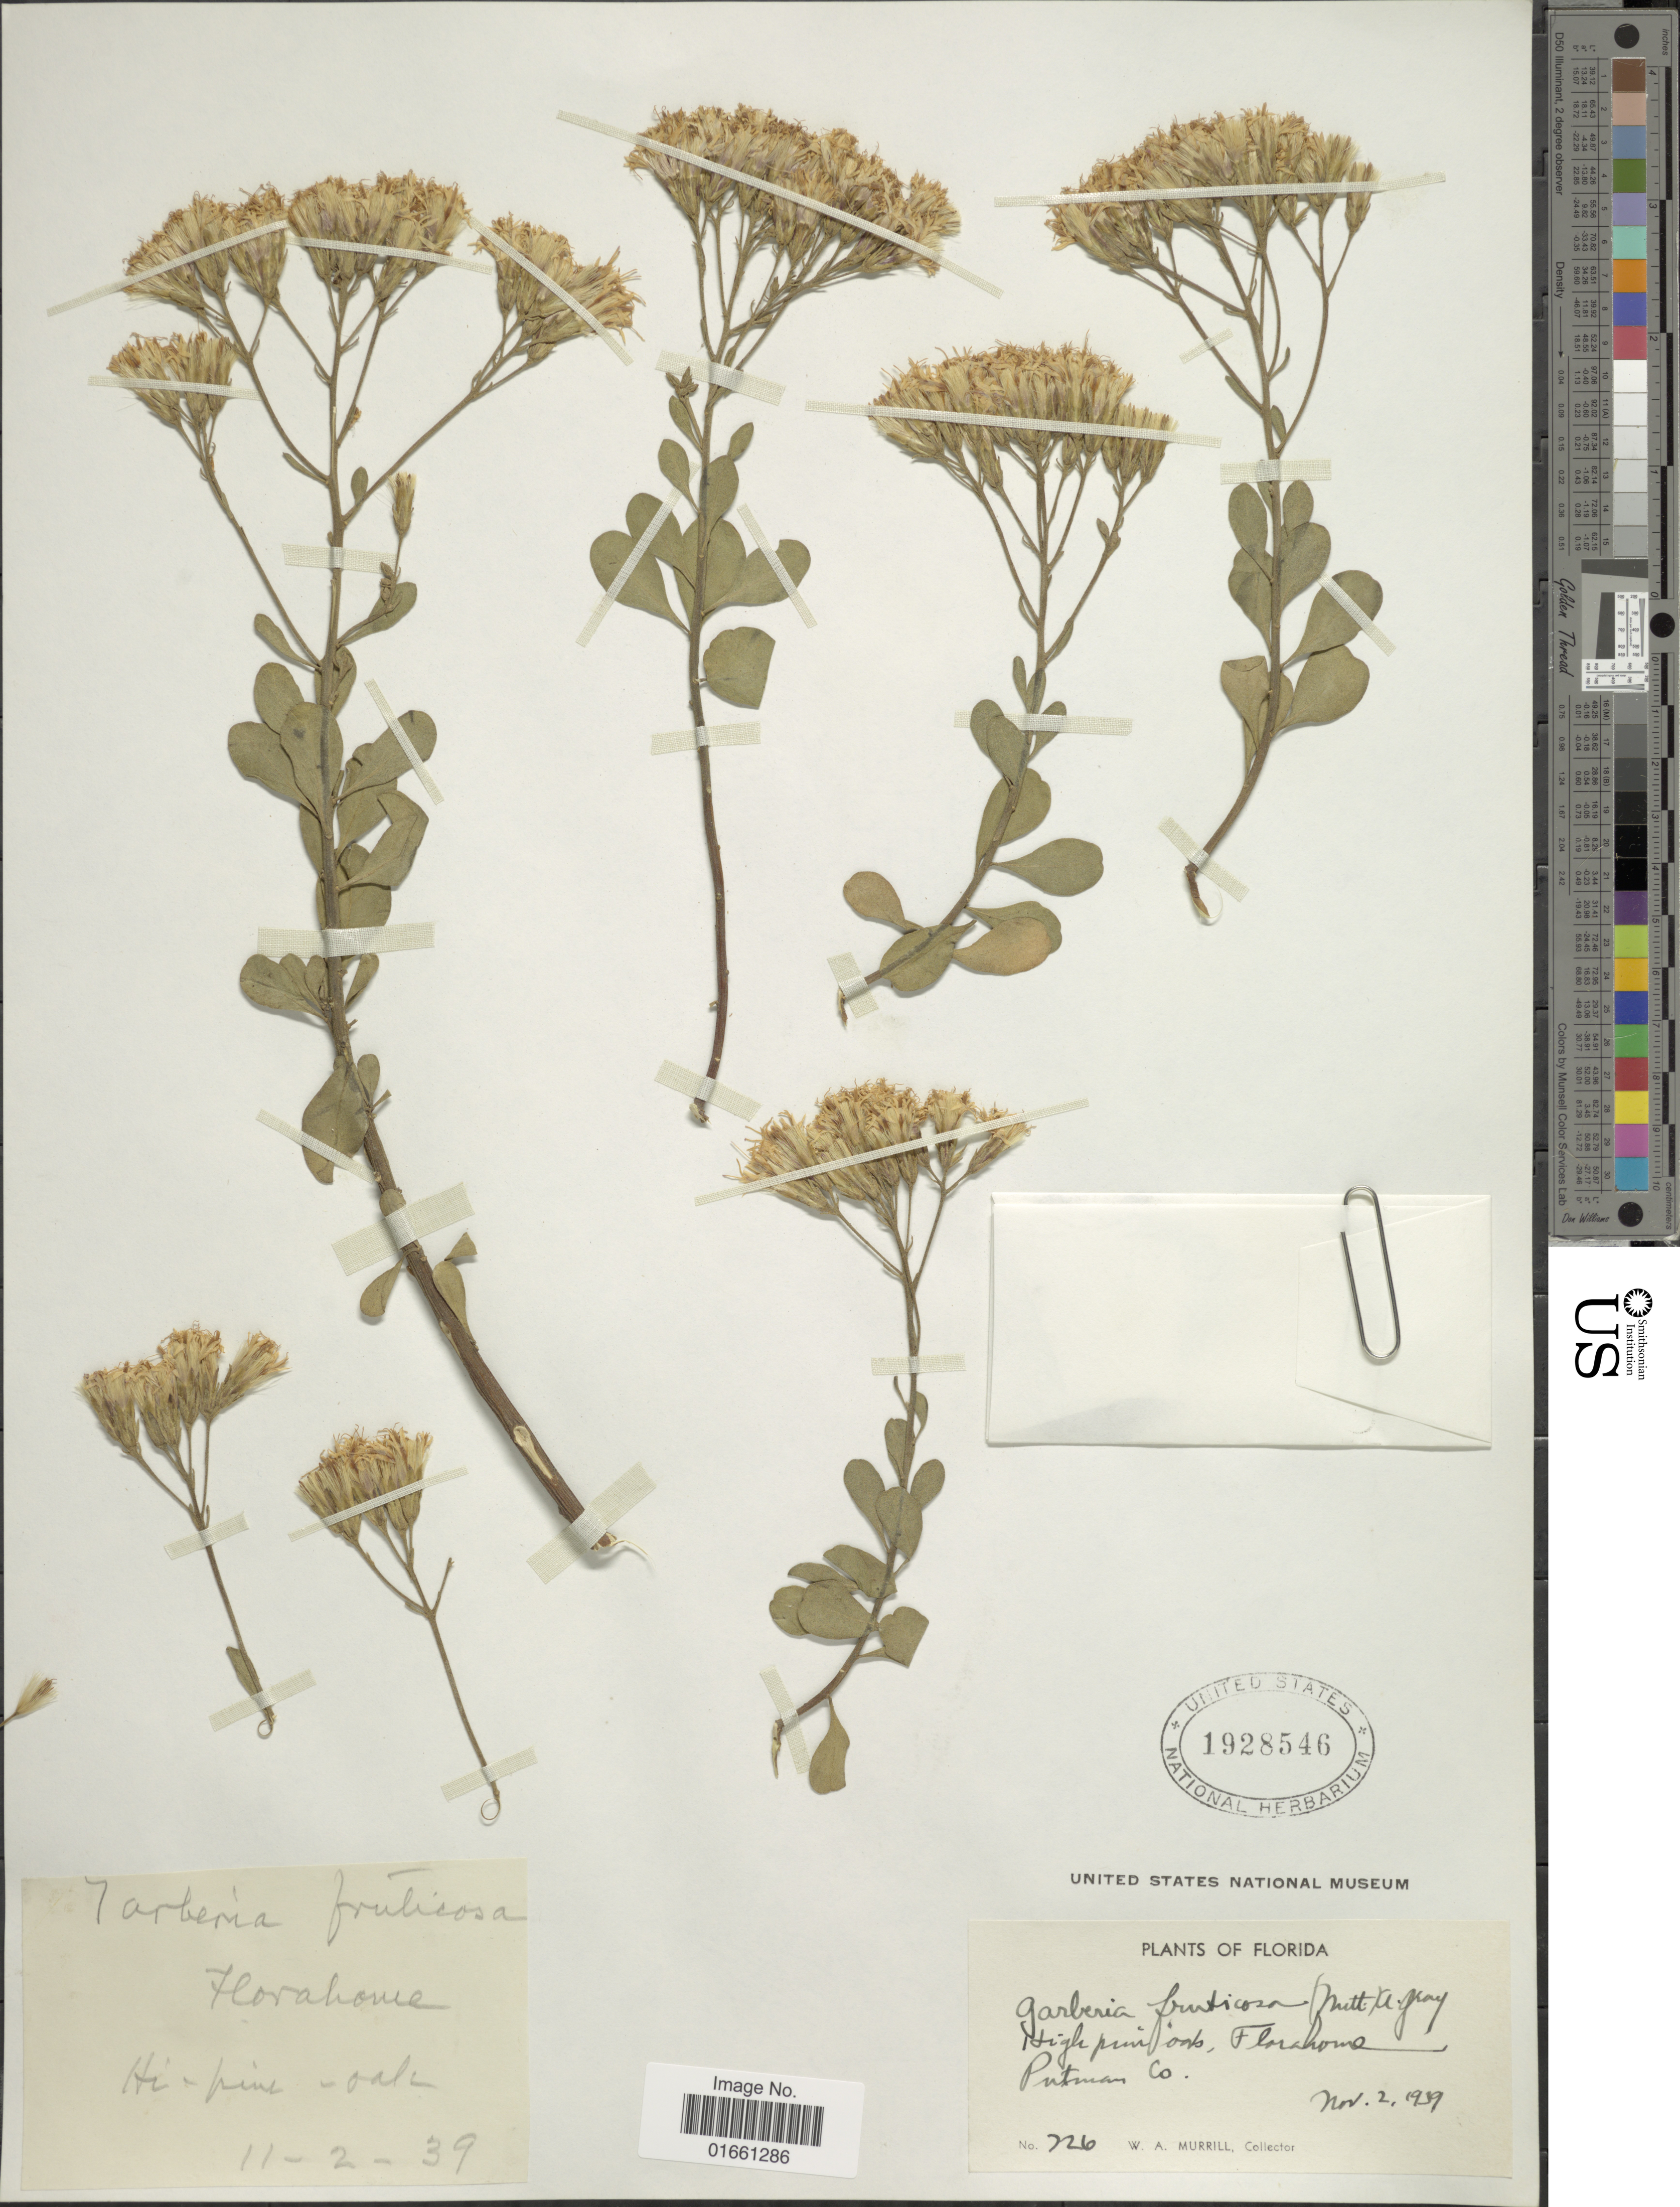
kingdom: Plantae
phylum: Tracheophyta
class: Magnoliopsida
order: Asterales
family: Asteraceae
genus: Garberia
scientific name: Garberia heterophylla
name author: (W. Bartram) Merr. & F. Harper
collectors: W. A. Murrill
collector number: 726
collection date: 1939-11-02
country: United States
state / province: Florida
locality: High pine oak Florahome Putman Co.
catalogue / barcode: US 1928546